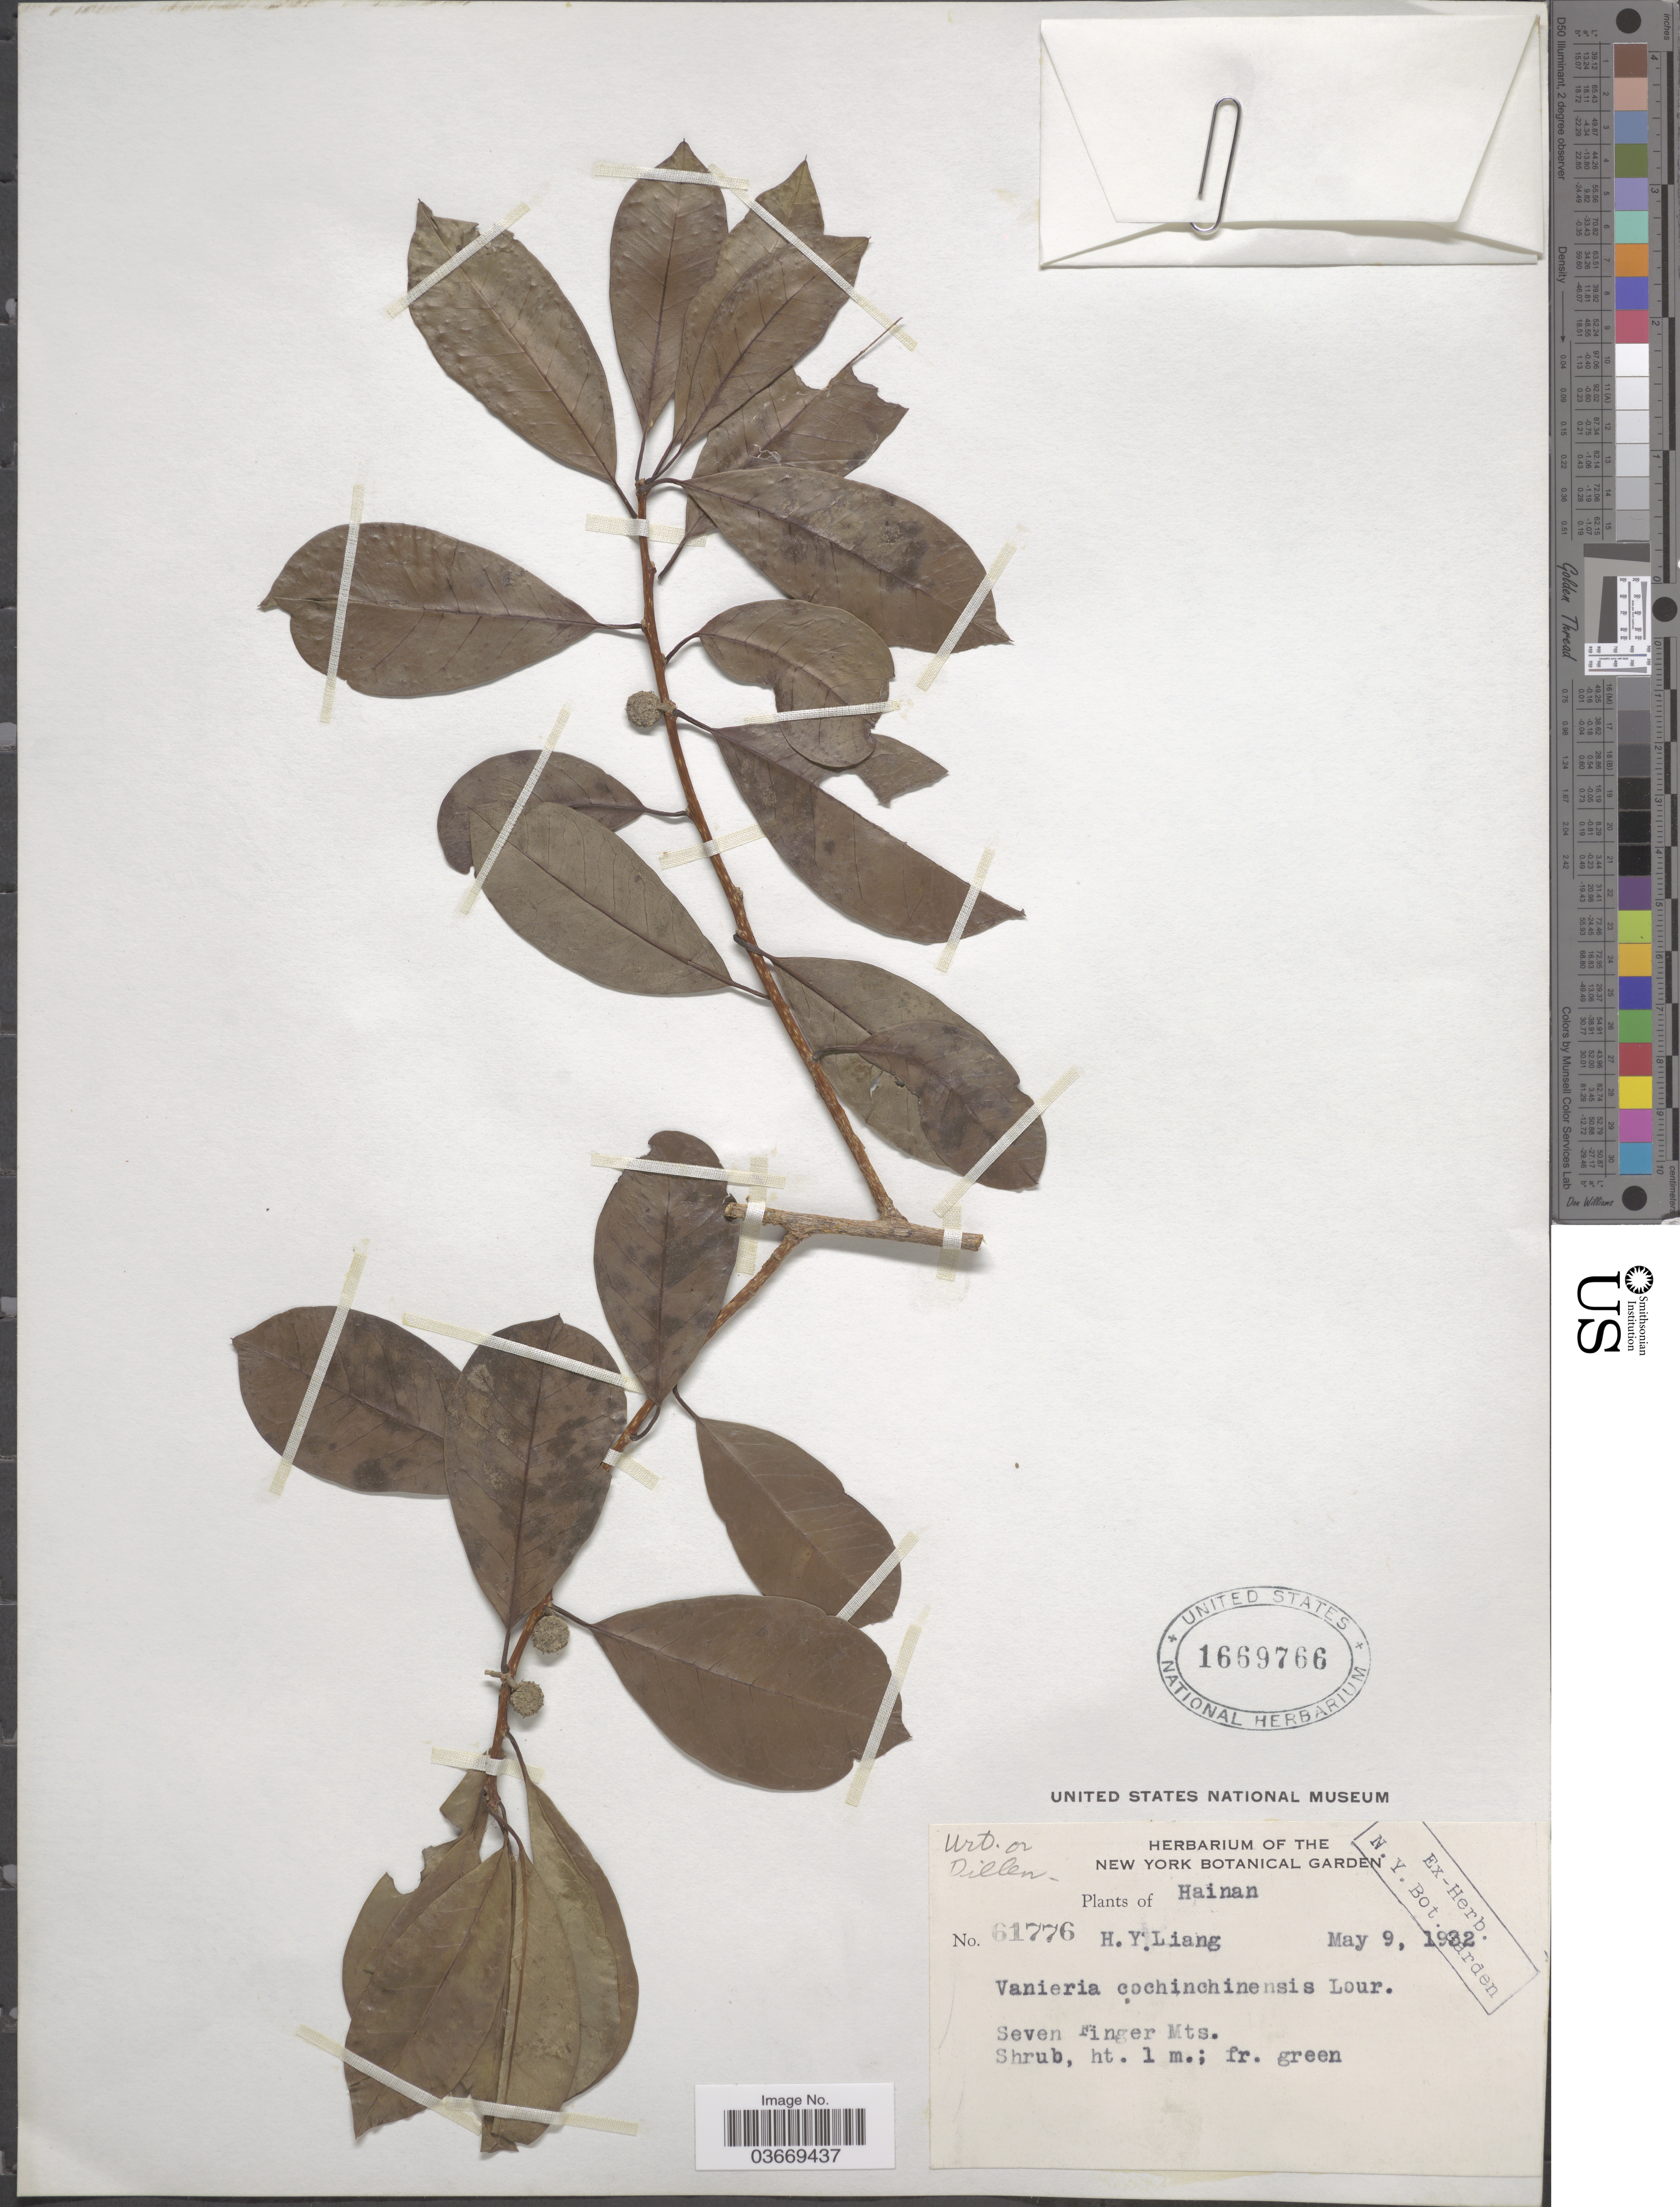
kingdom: Plantae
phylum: Tracheophyta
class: Magnoliopsida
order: Rosales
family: Moraceae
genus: Maclura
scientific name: Maclura cochinchinensis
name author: (Lour.) Corner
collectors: H. Y. Liang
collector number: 61776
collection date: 1932-05-09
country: China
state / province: Hainan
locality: Seven Finger Mts.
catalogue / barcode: US 1669766